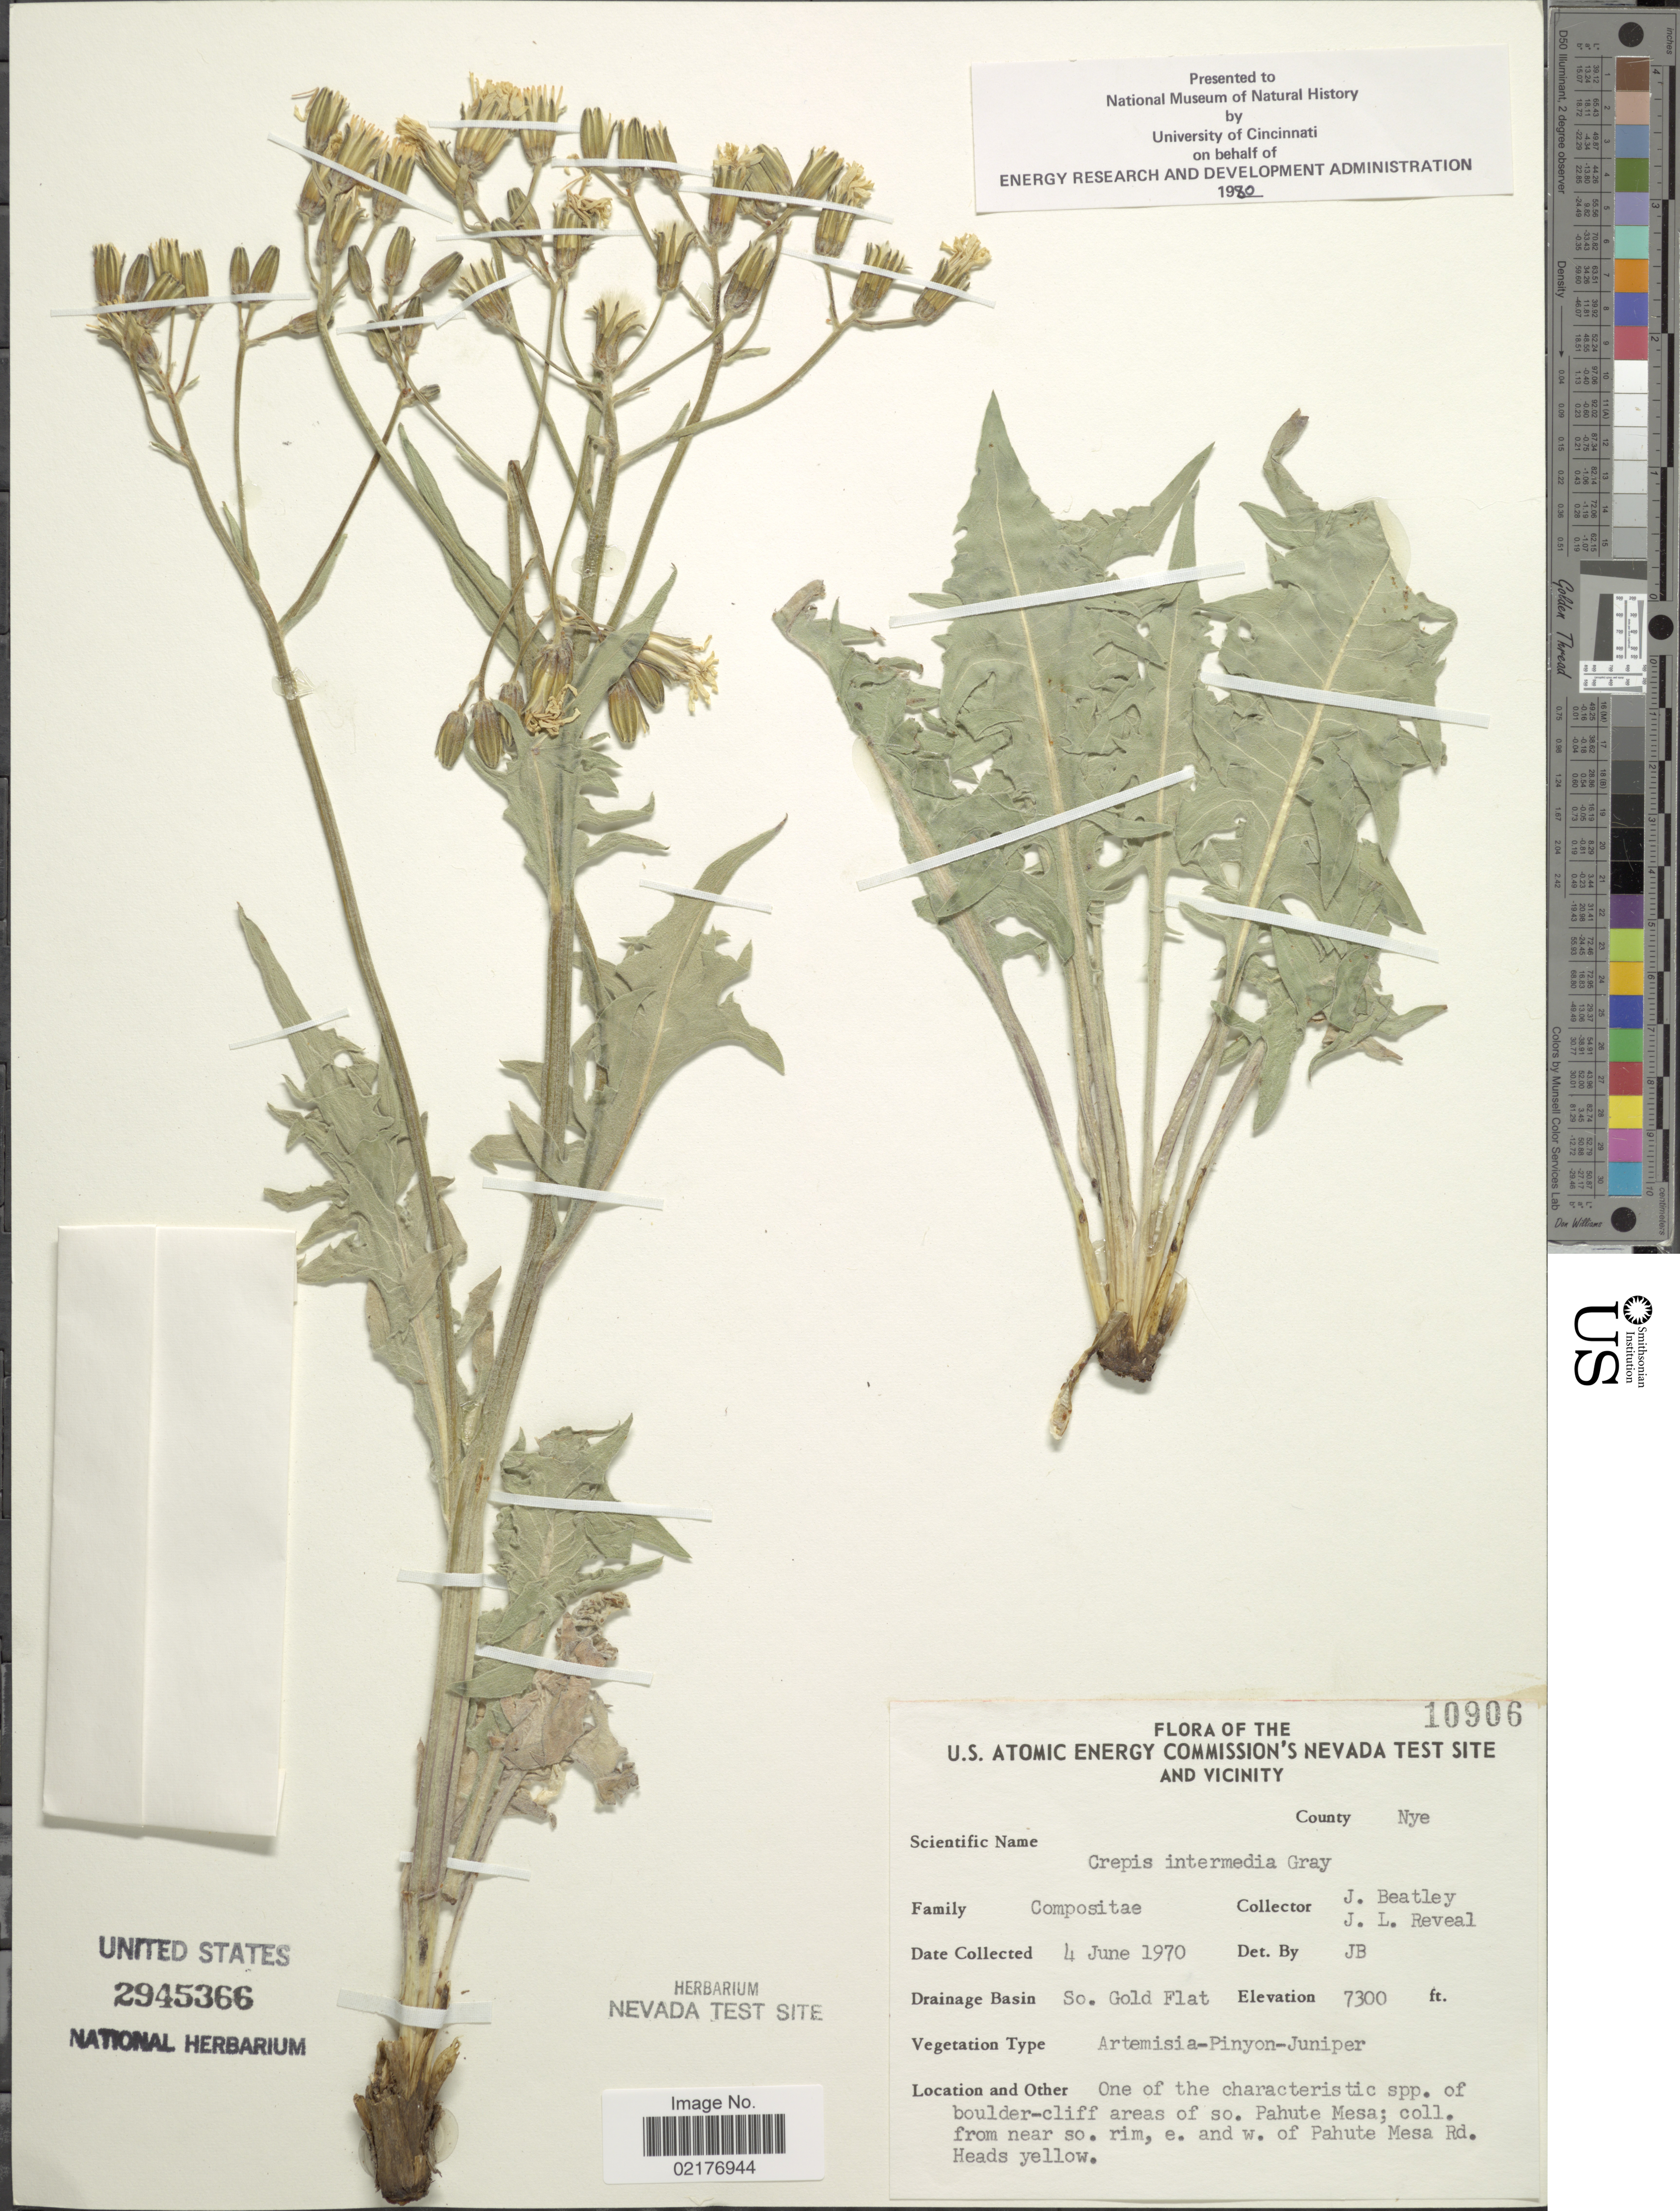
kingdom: Plantae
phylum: Tracheophyta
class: Magnoliopsida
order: Asterales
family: Asteraceae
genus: Crepis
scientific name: Crepis intermedia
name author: A. Gray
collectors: J. C. Beatley & J. L. Reveal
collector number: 10906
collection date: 1970-06-04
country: United States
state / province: Nevada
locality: U.S. Atomic Energy Commission's Nevada Test Site and Vicinity, County Nye, Drainage Basin So. Gold Flat, from near so. rim, e. and w. of Pahute Mesa Rd.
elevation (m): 2225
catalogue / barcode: US 2945366